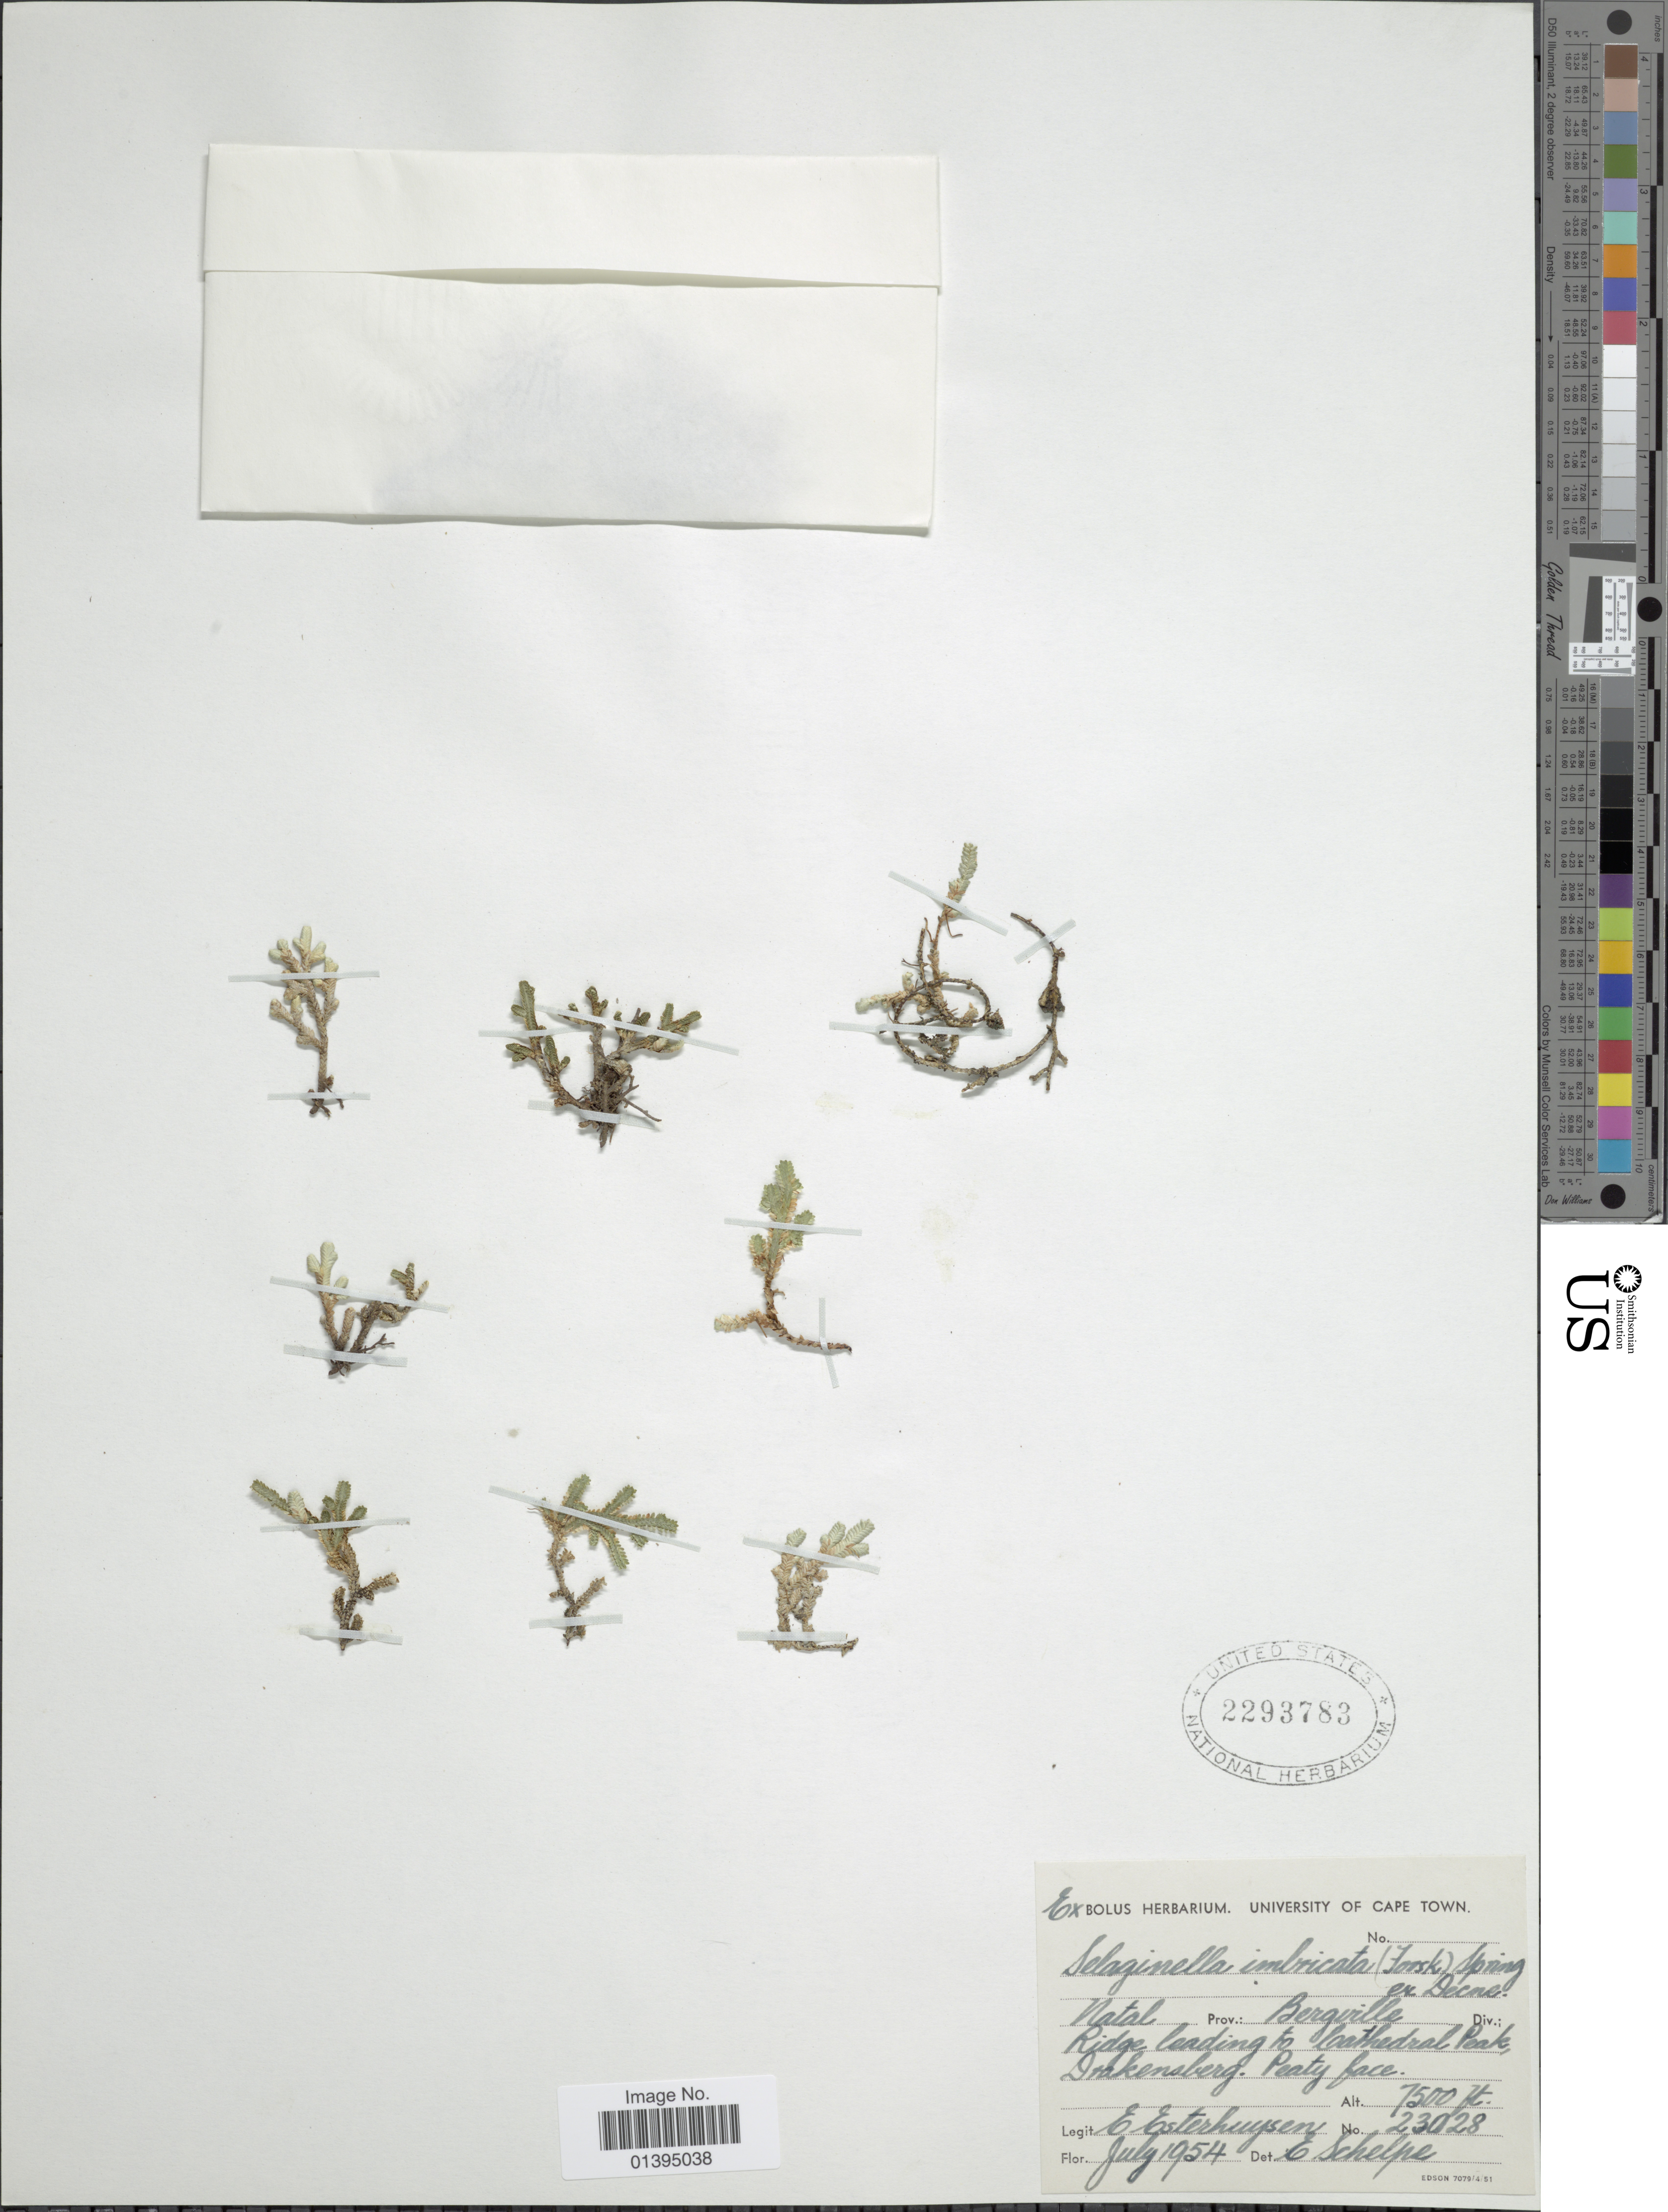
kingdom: Plantae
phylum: Tracheophyta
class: Lycopodiopsida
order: Selaginellales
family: Selaginellaceae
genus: Selaginella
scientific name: Selaginella imbricata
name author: (Forsk. fil.) Spring ex Decne.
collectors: E. E. Esterhuysen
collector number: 23028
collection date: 1954-07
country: South Africa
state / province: KwaZulu-Natal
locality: Natal, Prov. Bergville, Div. Ridge leading to Cathedral Peak, Drakensberg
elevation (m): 2286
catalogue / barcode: US 2293783